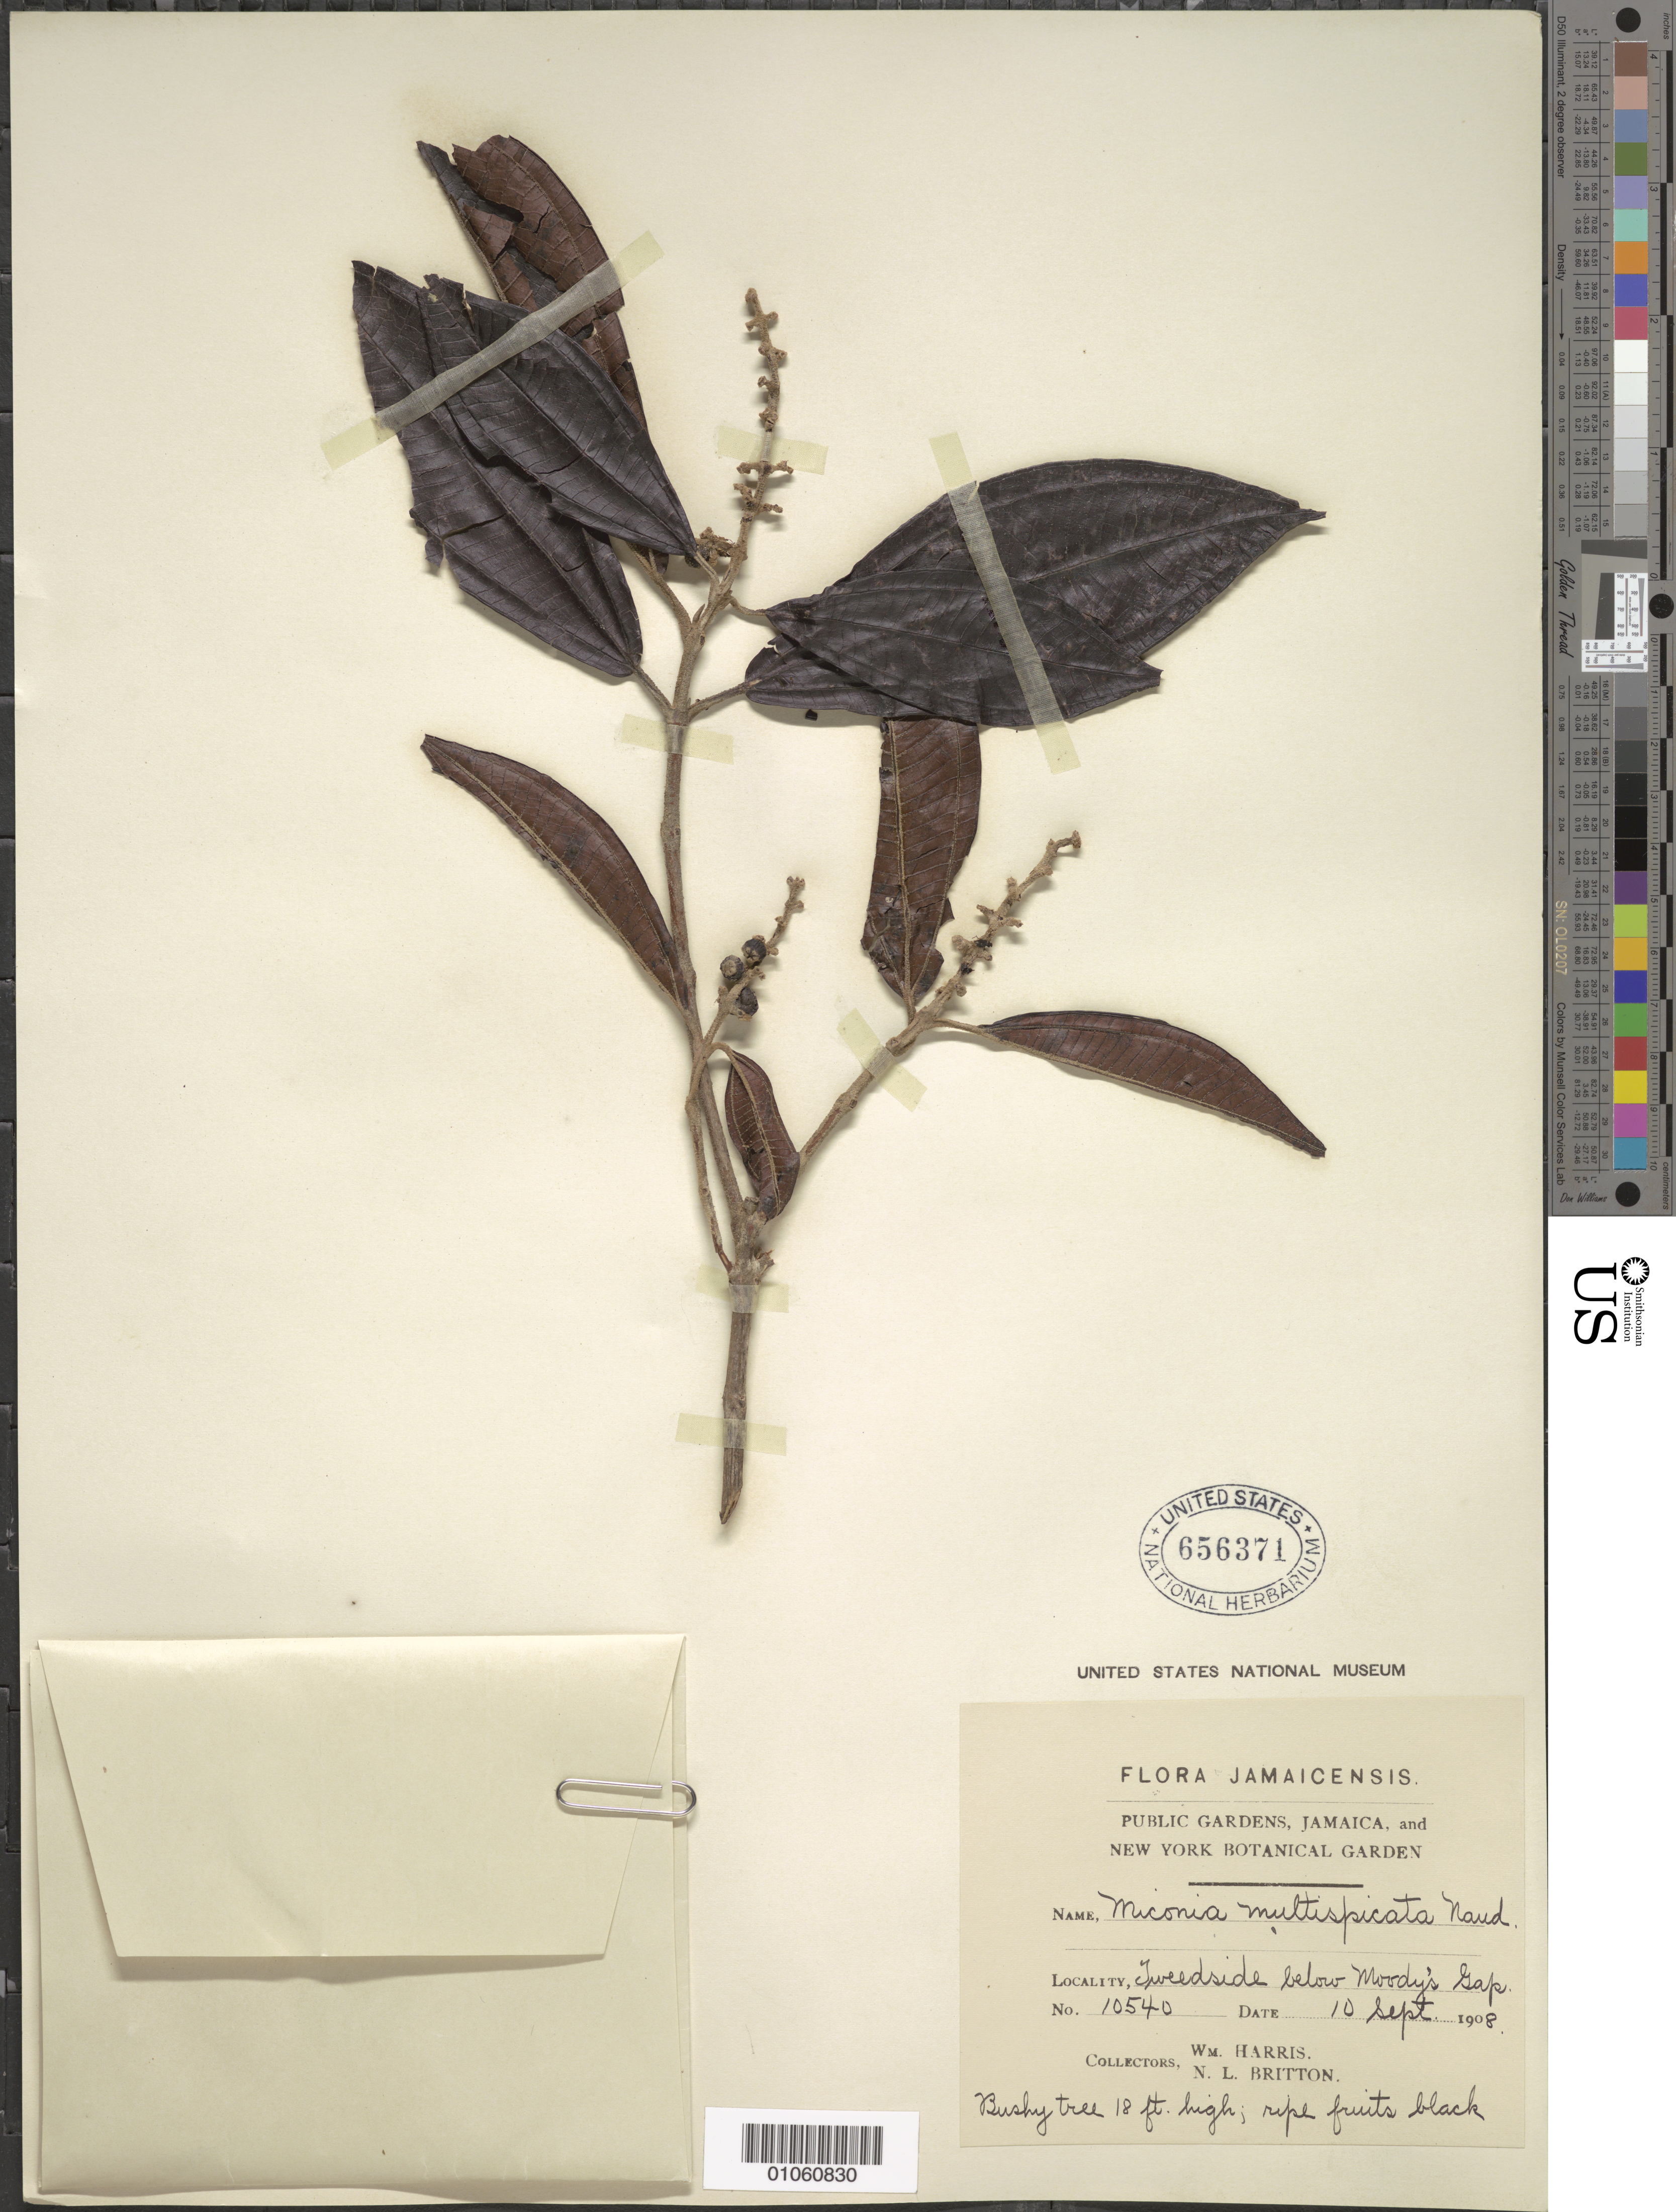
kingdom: Plantae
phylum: Tracheophyta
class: Magnoliopsida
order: Myrtales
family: Melastomataceae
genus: Miconia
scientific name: Miconia multispicata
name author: Naudin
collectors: W. Harris & N. Britton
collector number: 10540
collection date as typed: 10 Sep 1908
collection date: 1908-09-10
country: Jamaica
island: Jamaica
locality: Tweedside, below Woody's Gap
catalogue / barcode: US 656371